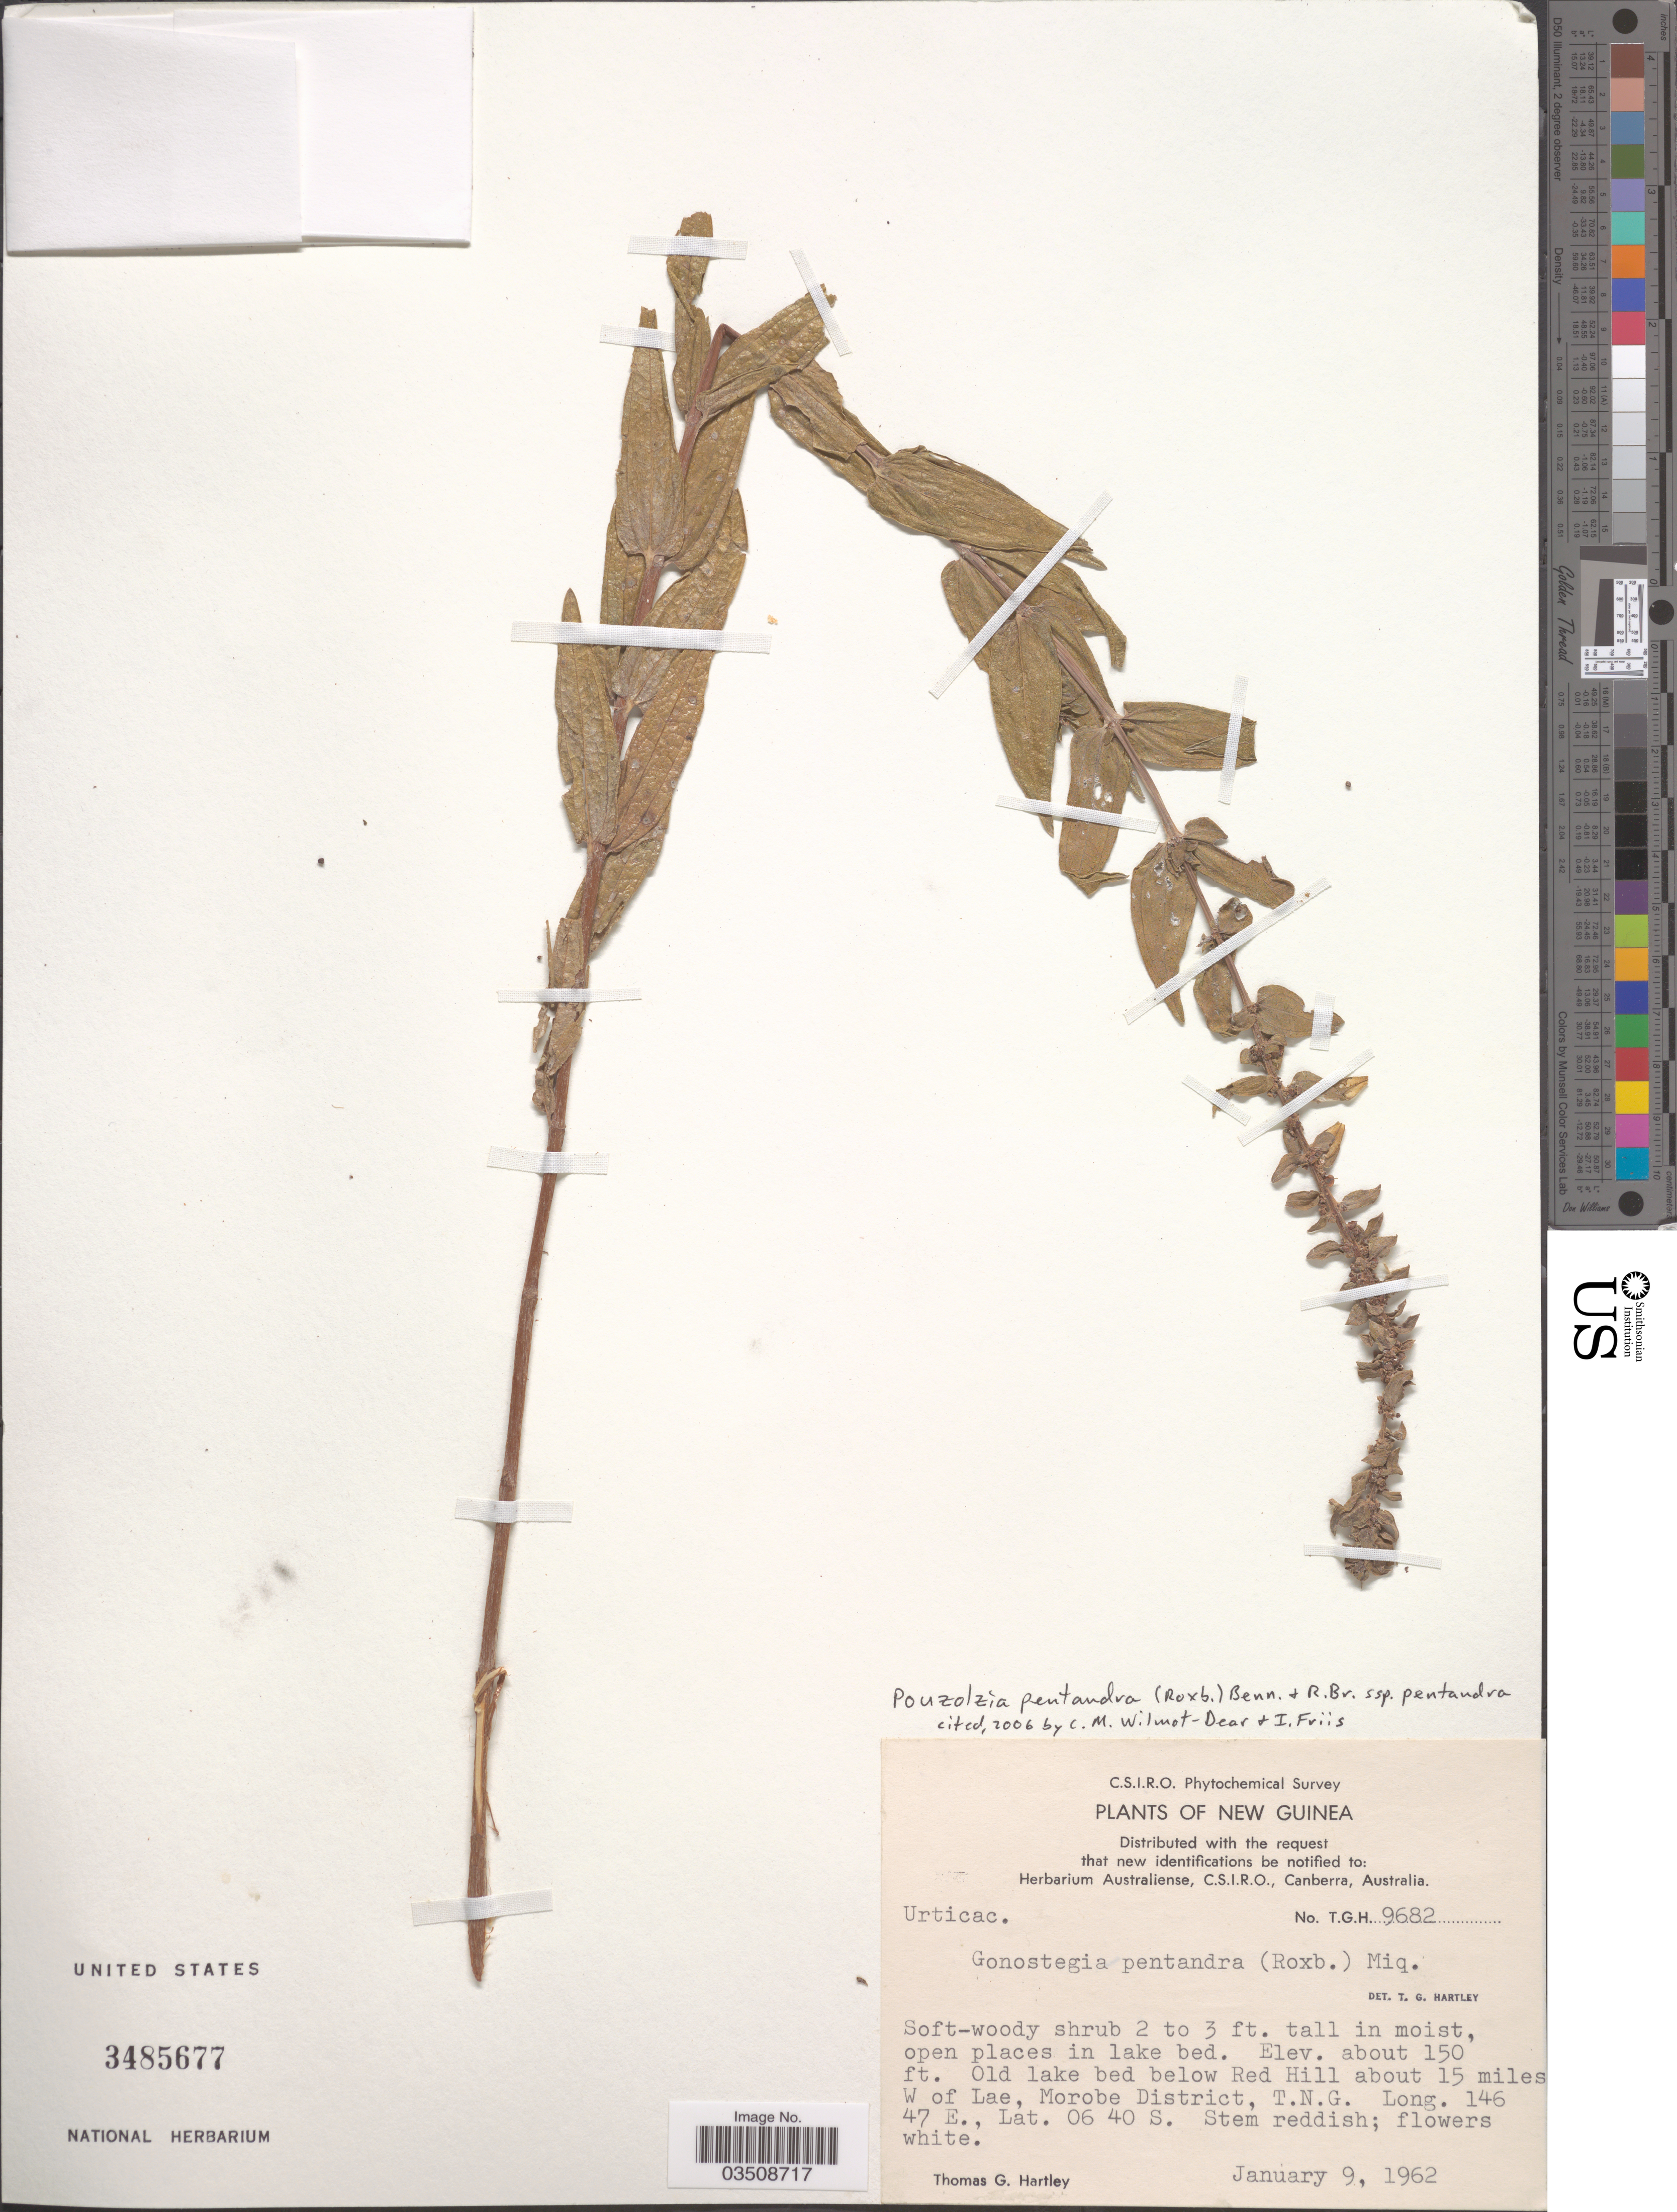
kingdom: Plantae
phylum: Tracheophyta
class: Magnoliopsida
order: Rosales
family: Urticaceae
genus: Gonostegia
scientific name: Gonostegia pentandra var. pentandra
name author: (Roxb.) Miq.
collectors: T. G. Hartley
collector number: TGH9682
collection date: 1962-01-09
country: Papua New Guinea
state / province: Morobe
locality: New Guinea. Old lake bed below Red Hill about 15 miles W of Lae, Morobe District, T.N.G.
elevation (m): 46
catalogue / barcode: US 3485677